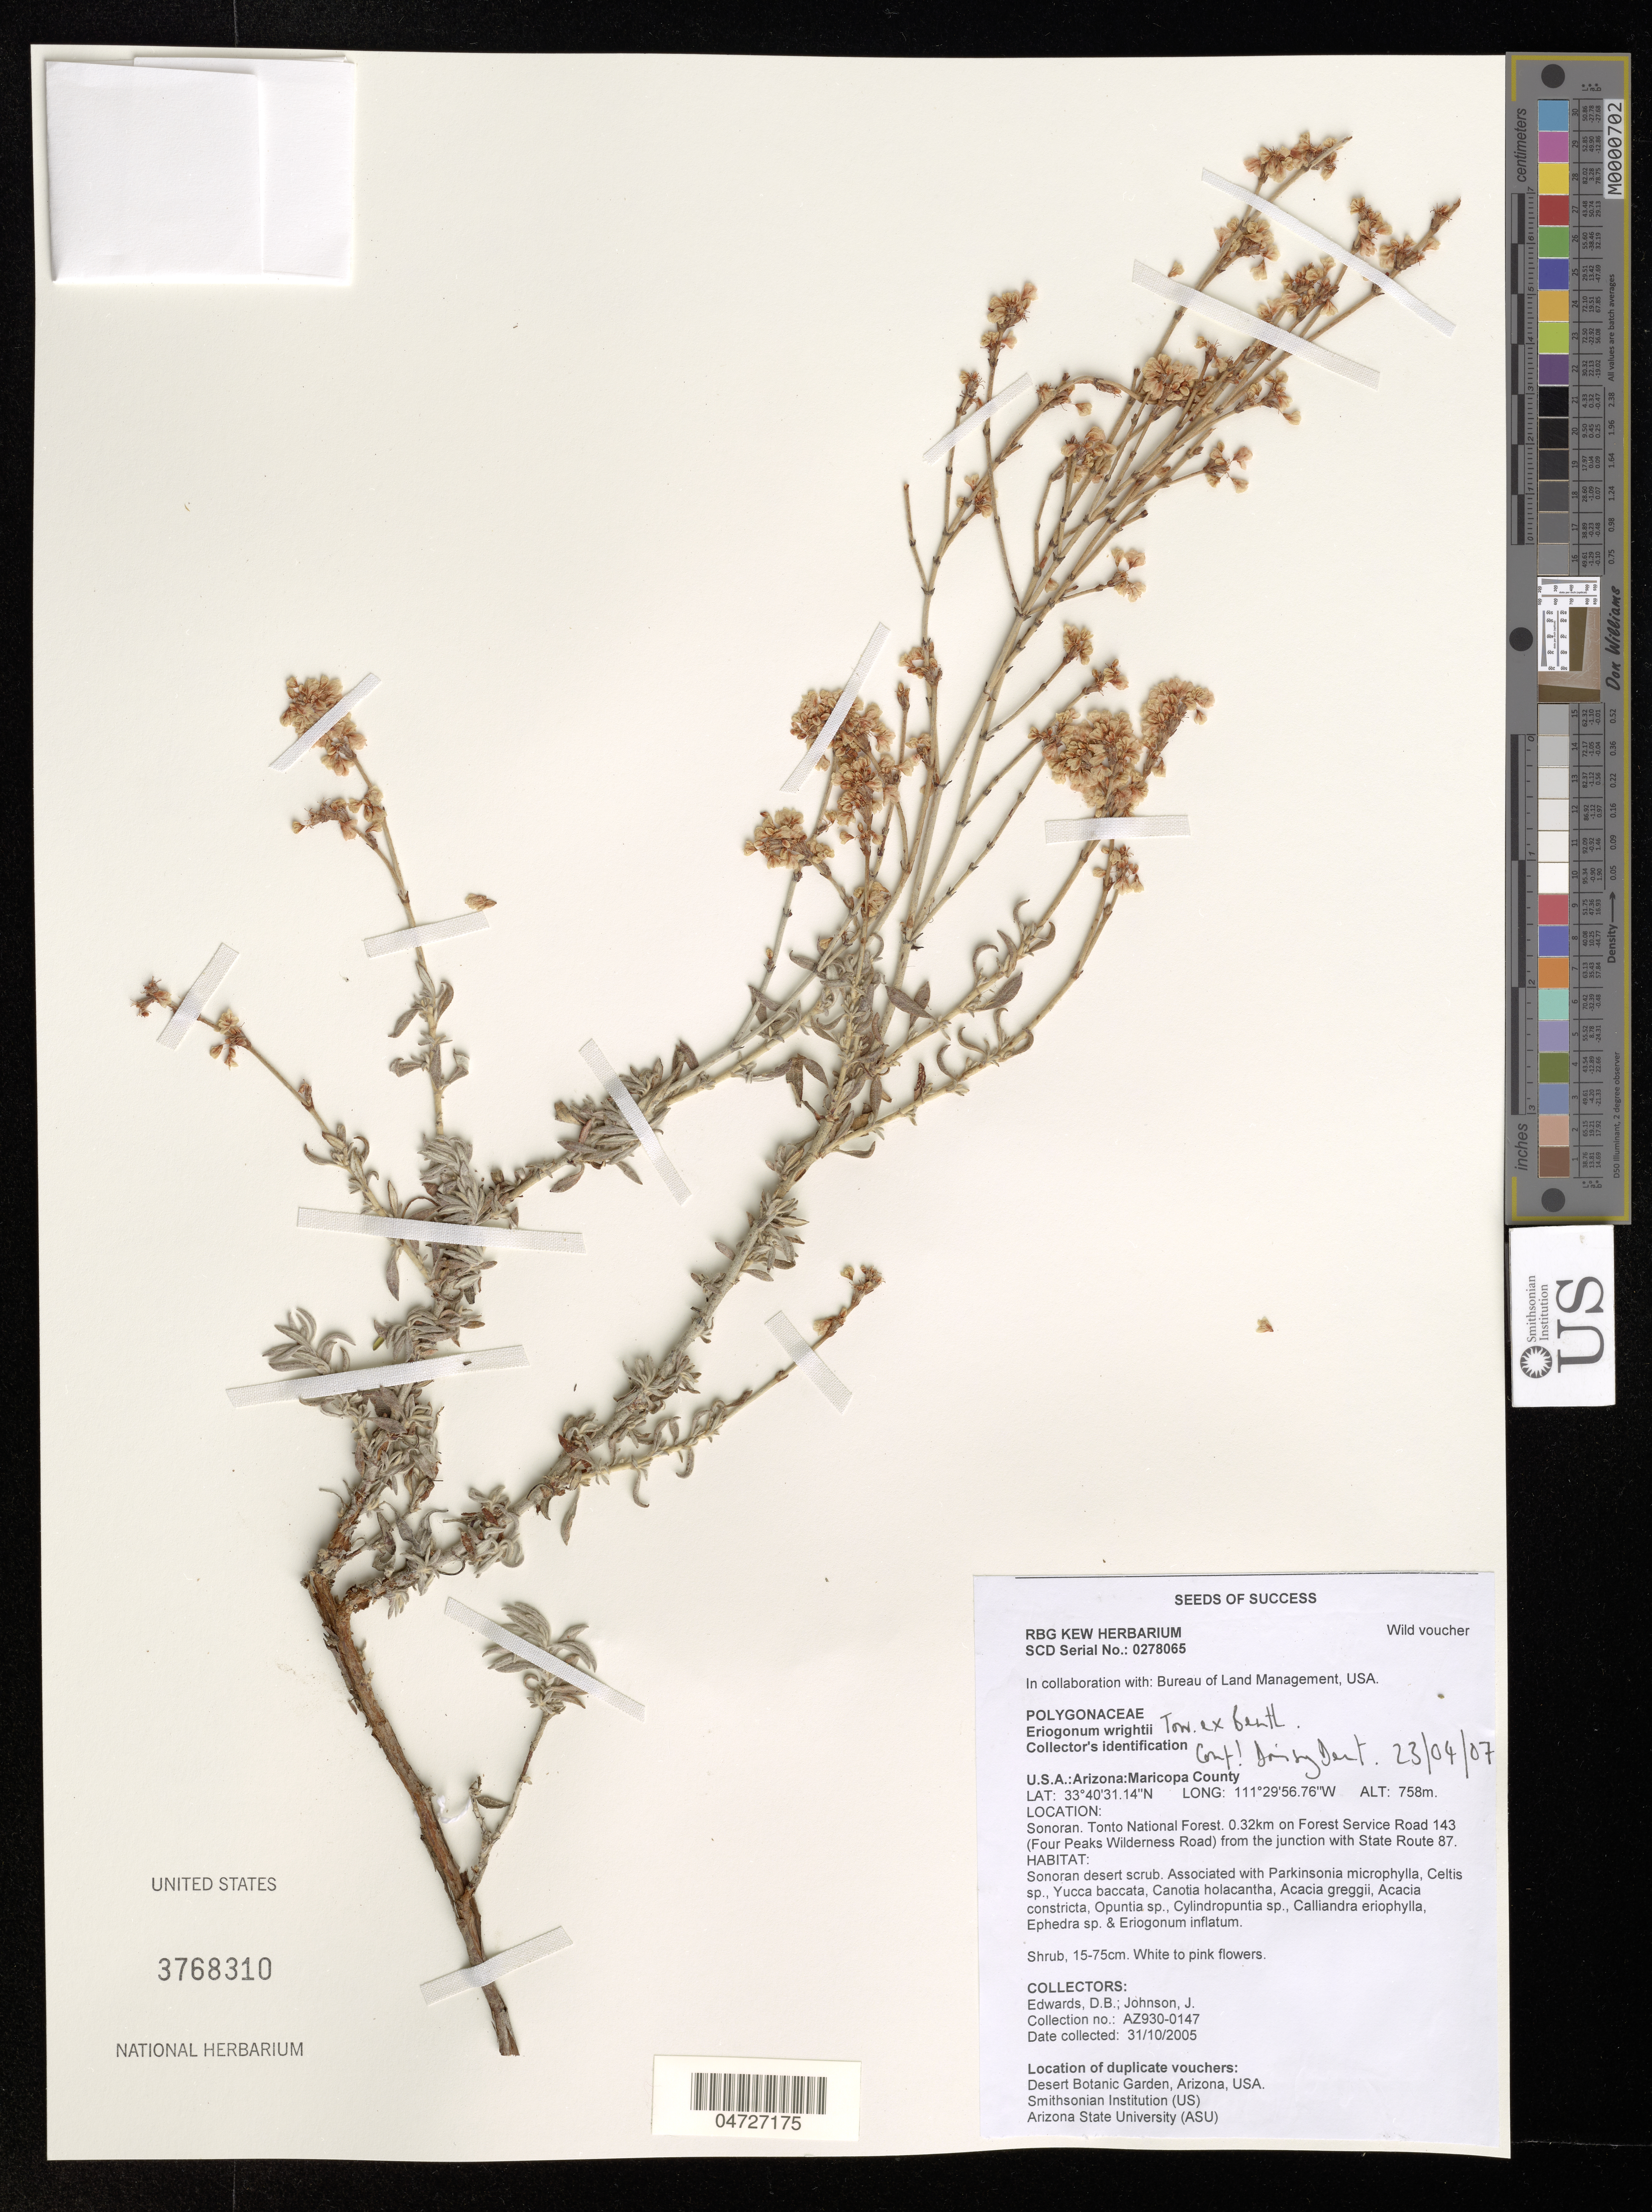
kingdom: Plantae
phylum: Tracheophyta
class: Magnoliopsida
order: Caryophyllales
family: Polygonaceae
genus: Eriogonum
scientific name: Eriogonum wrightii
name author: Torr. ex Benth.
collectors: D. Edwards & J. Johnson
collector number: AZ930-0147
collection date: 2005-10-31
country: United States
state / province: Arizona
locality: Maricopa County. Sonoran. Tonto National Forest. 0.32km on Forest Service Road 143 (Four Peaks Wilderness Road) from the junction with State Route 87.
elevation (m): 758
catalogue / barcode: US 3768310